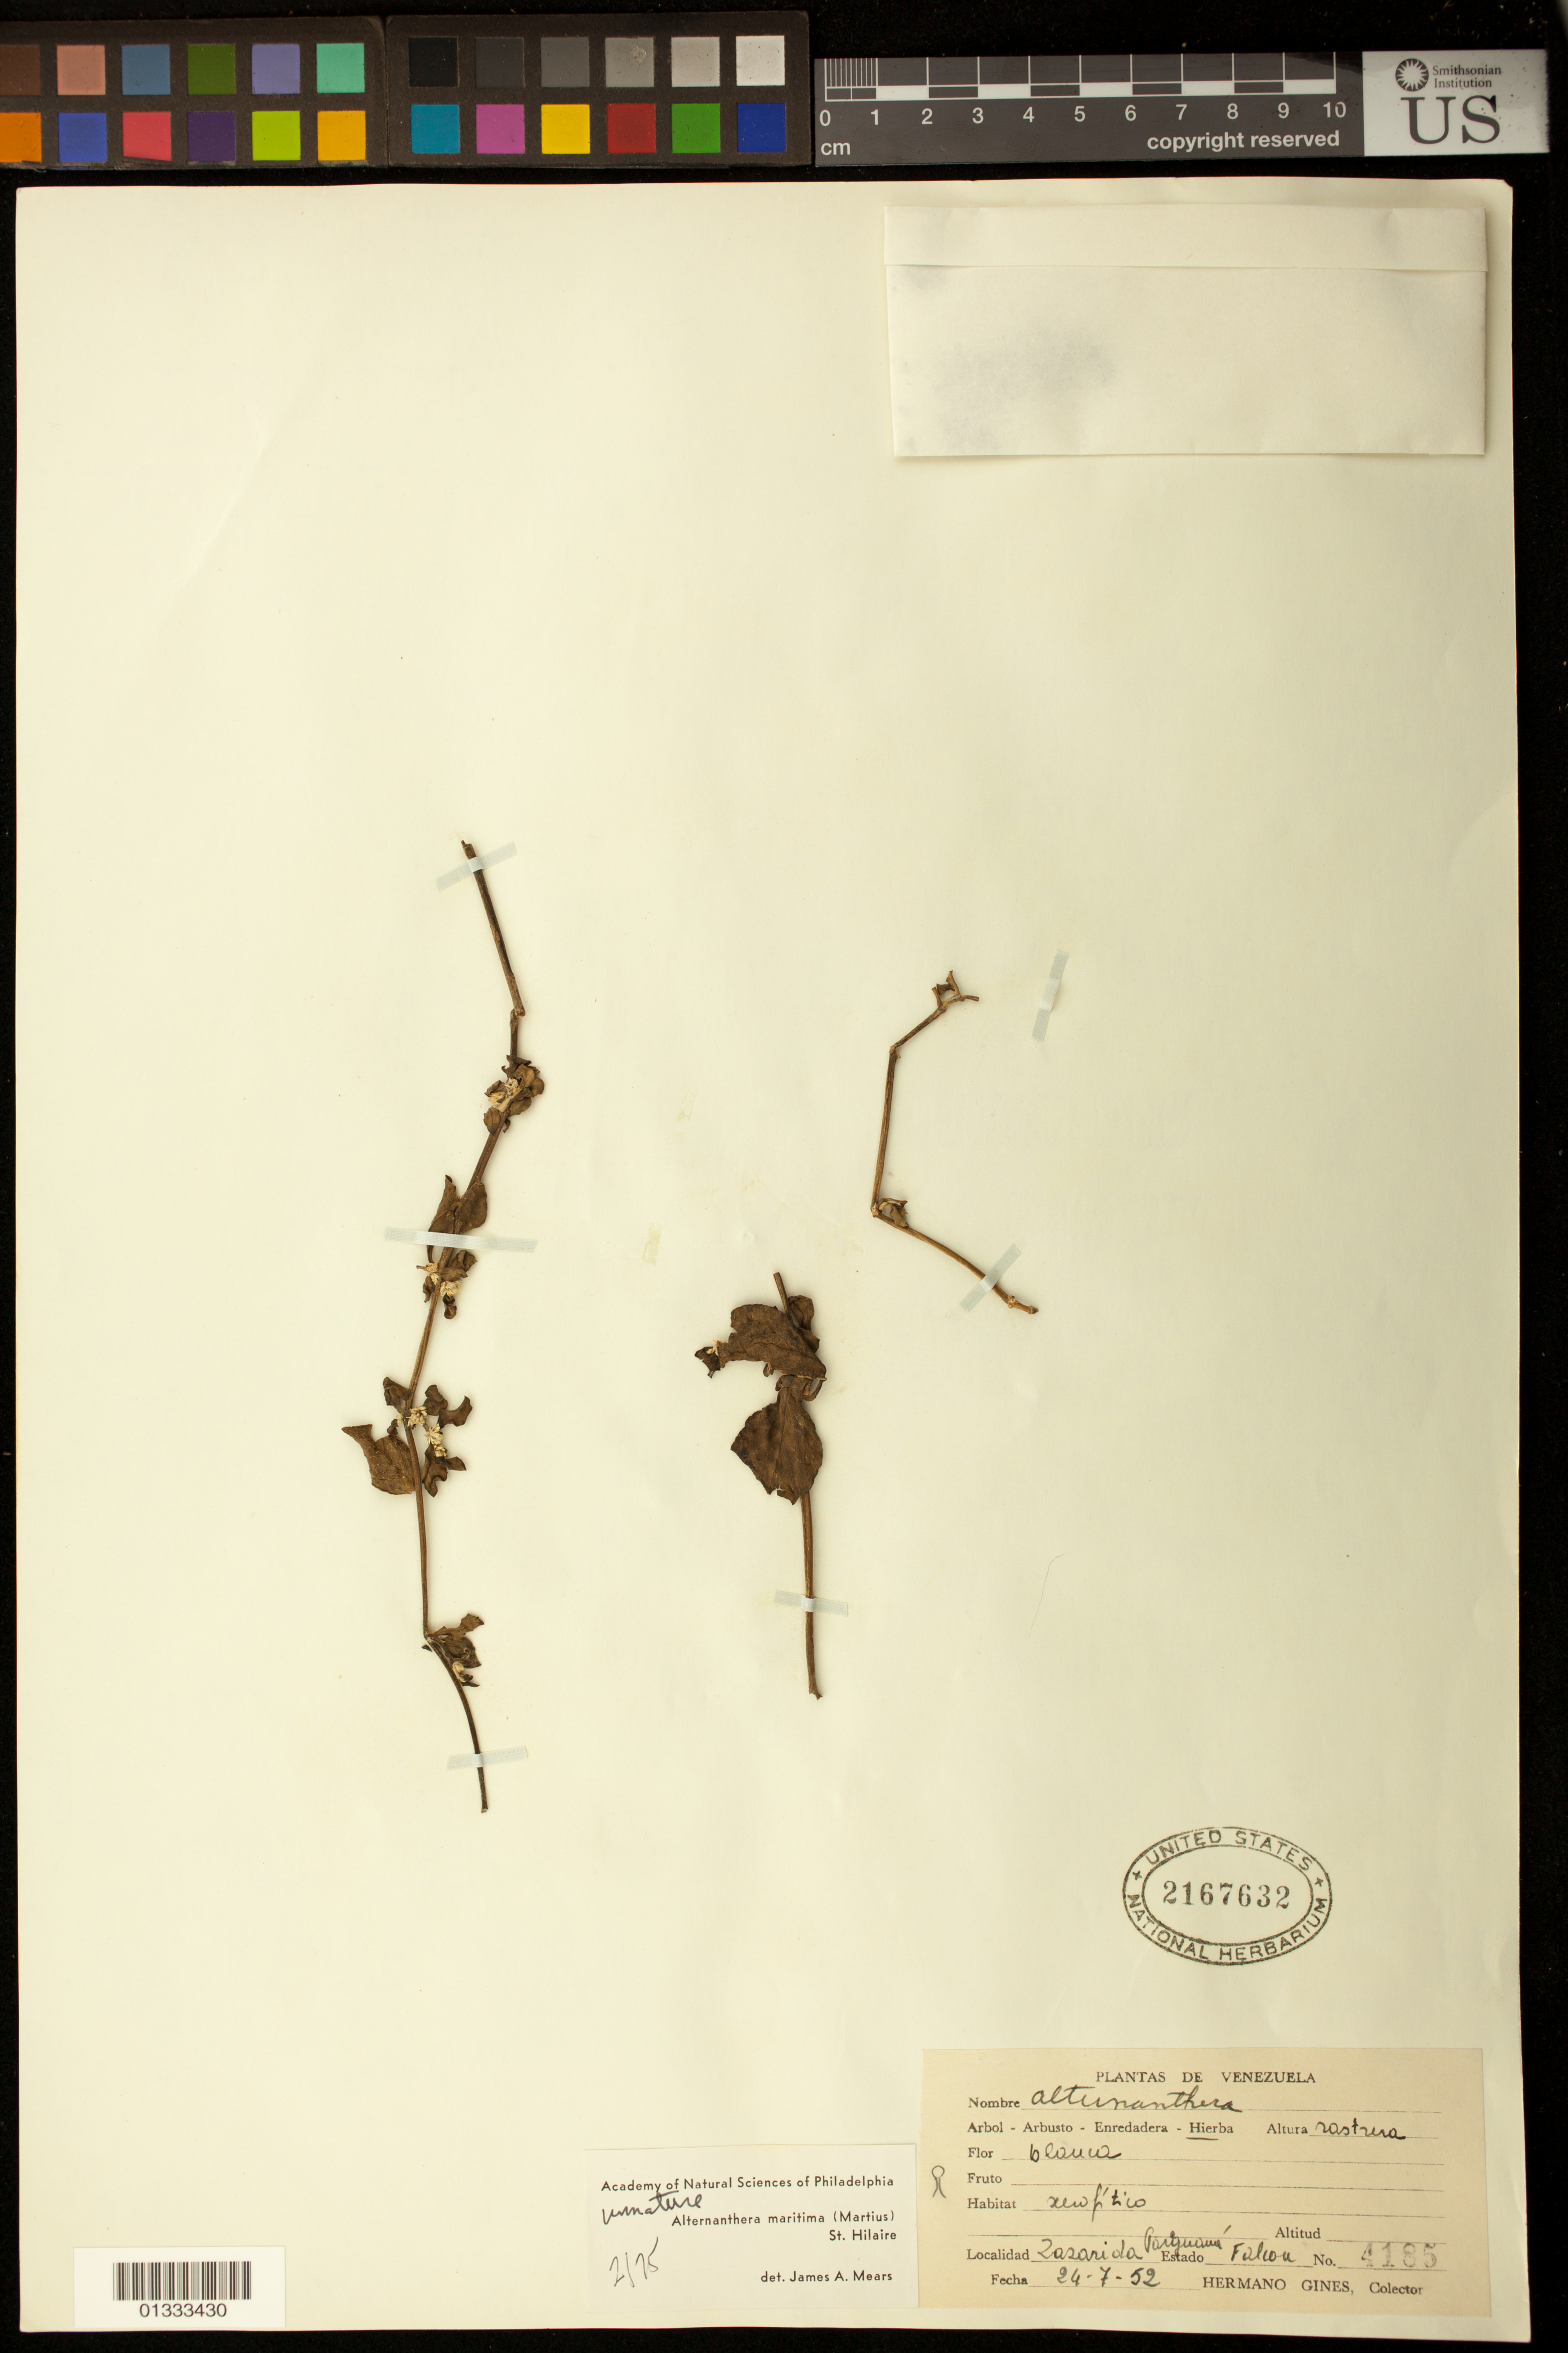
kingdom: Plantae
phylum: Tracheophyta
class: Magnoliopsida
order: Caryophyllales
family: Amaranthaceae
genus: Alternanthera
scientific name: Alternanthera maritima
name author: (Mart.) A. St.-Hil.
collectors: Bro. Gines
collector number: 4185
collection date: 1952-07-24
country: Venezuela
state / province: Falcón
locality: Zasarida. Falcon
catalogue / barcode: US 2167632